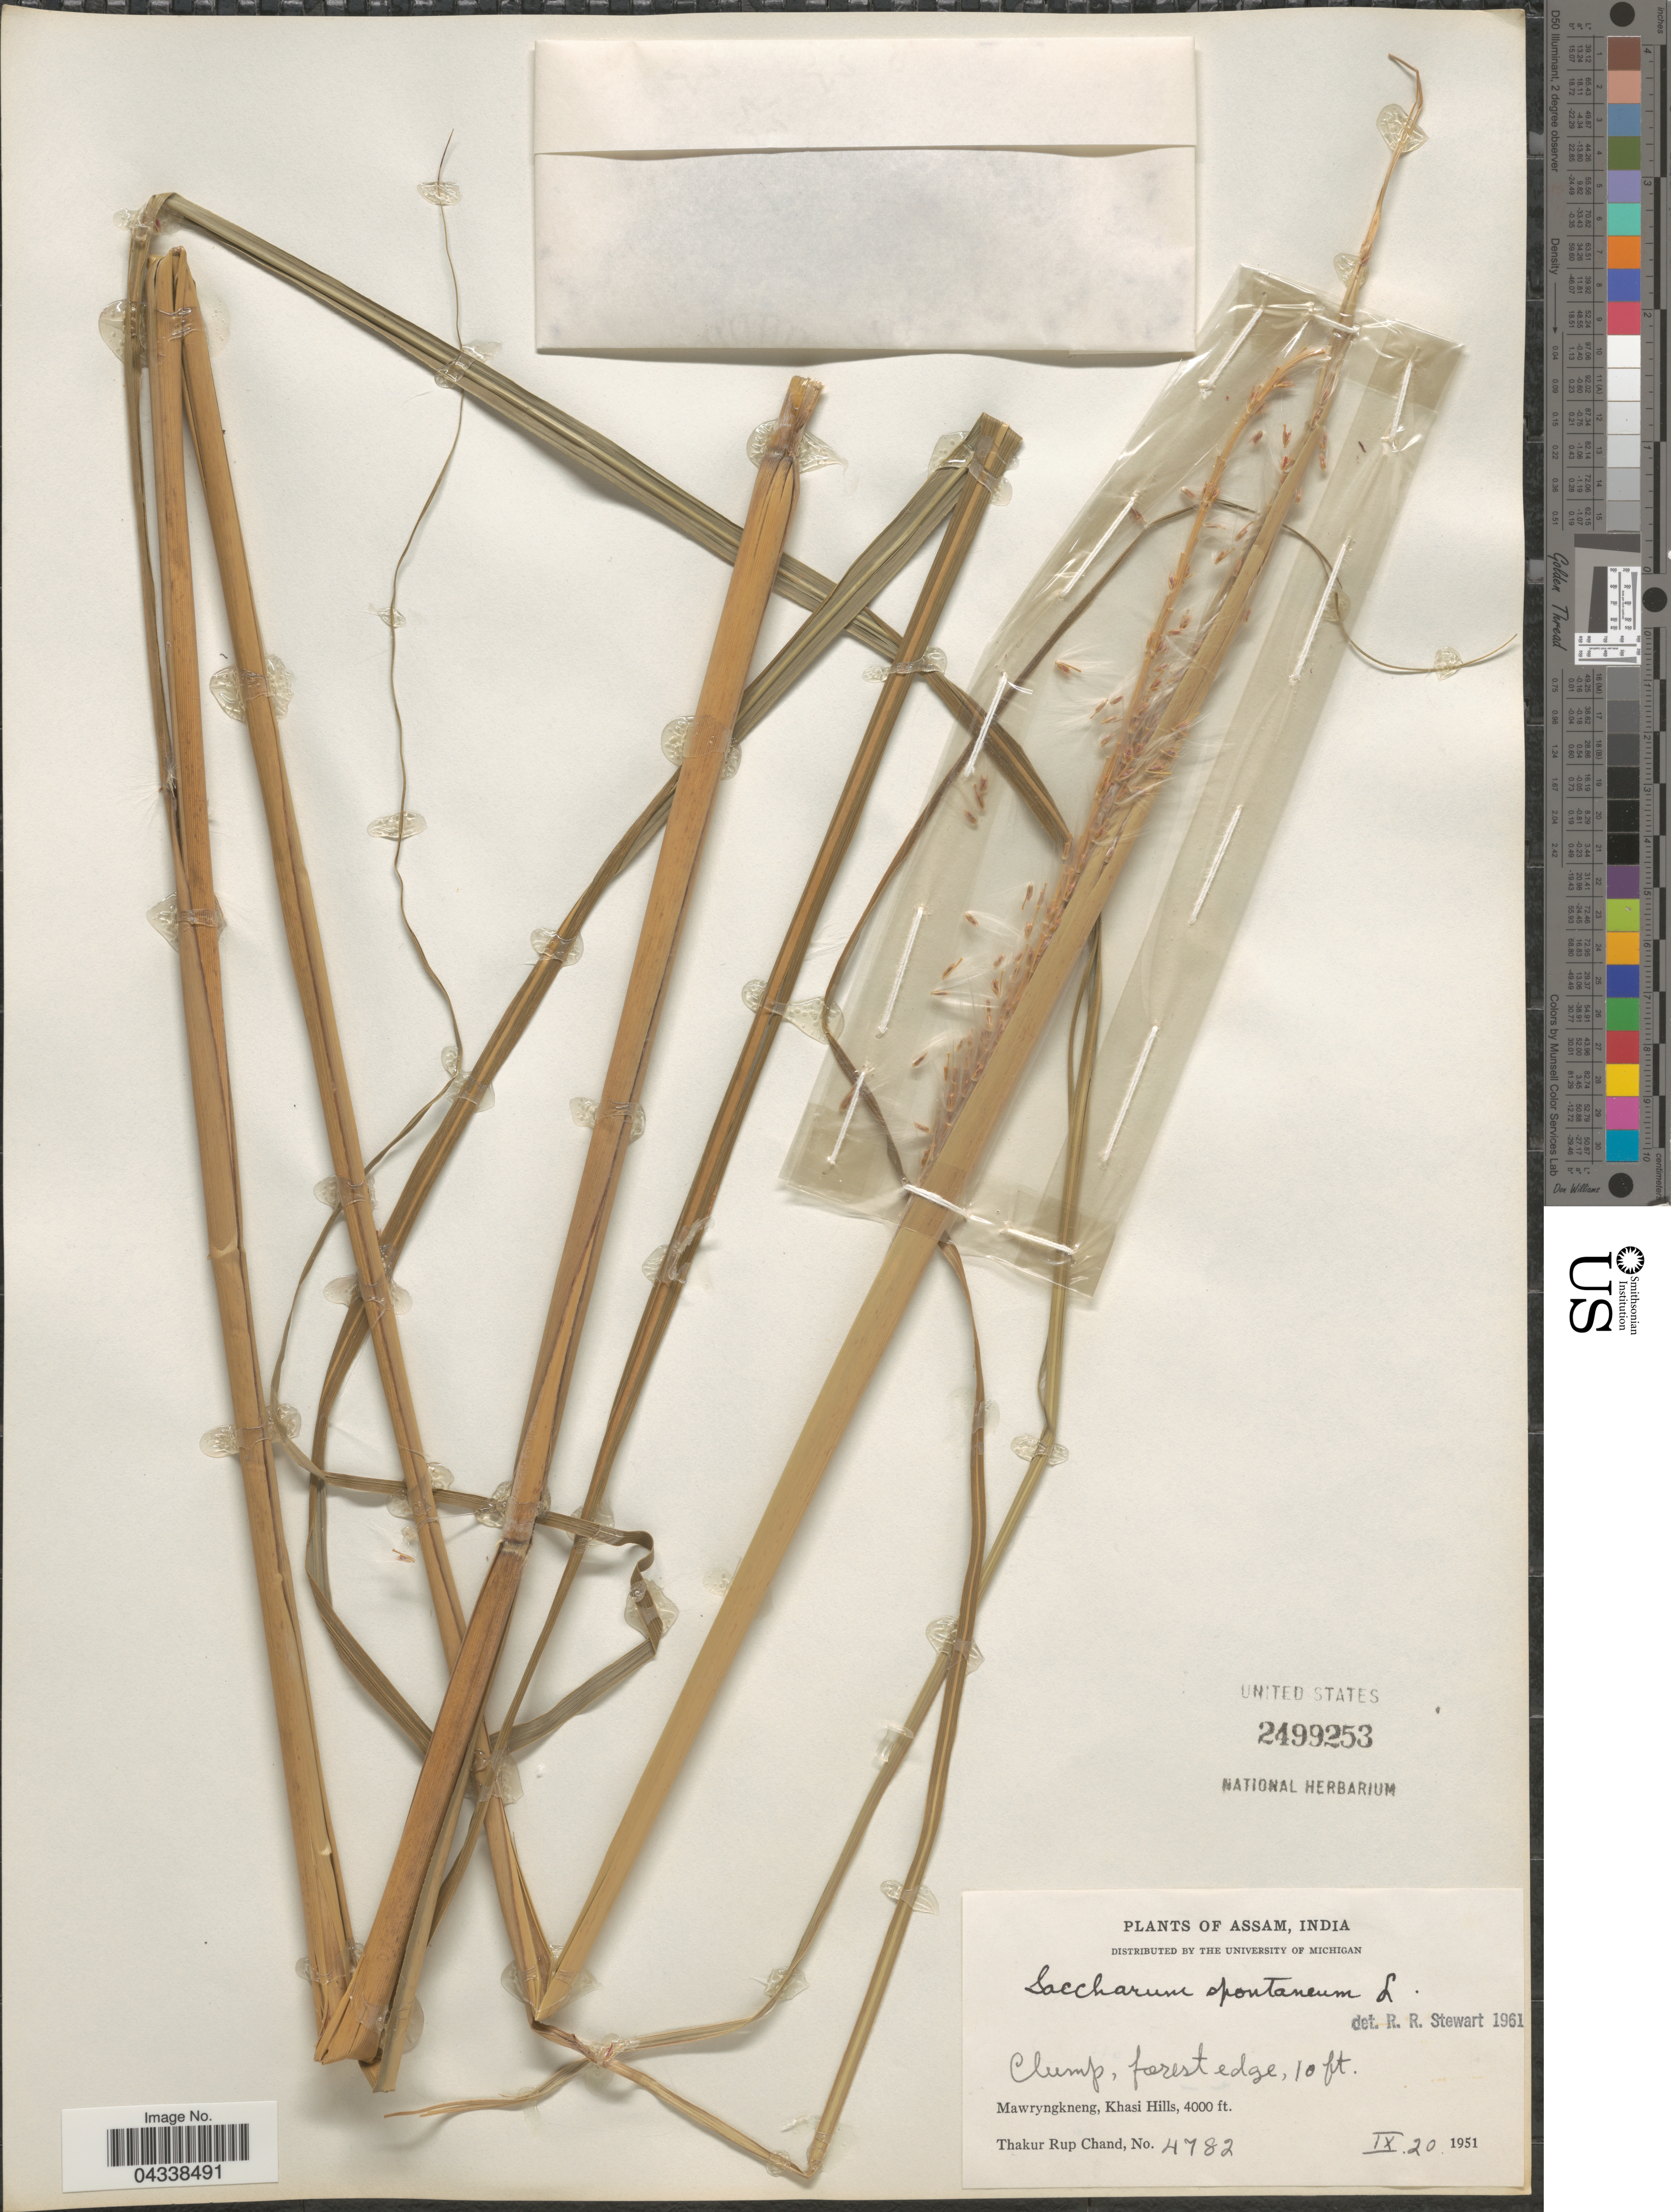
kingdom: Plantae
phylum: Tracheophyta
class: Liliopsida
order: Poales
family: Poaceae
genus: Saccharum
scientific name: Saccharum spontaneum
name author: L.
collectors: T. R. Chand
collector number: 4782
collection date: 1951-09-20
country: India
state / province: Meghalaya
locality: Mawryngkneng, Khasi Hills.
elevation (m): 1219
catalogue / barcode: US 2499253